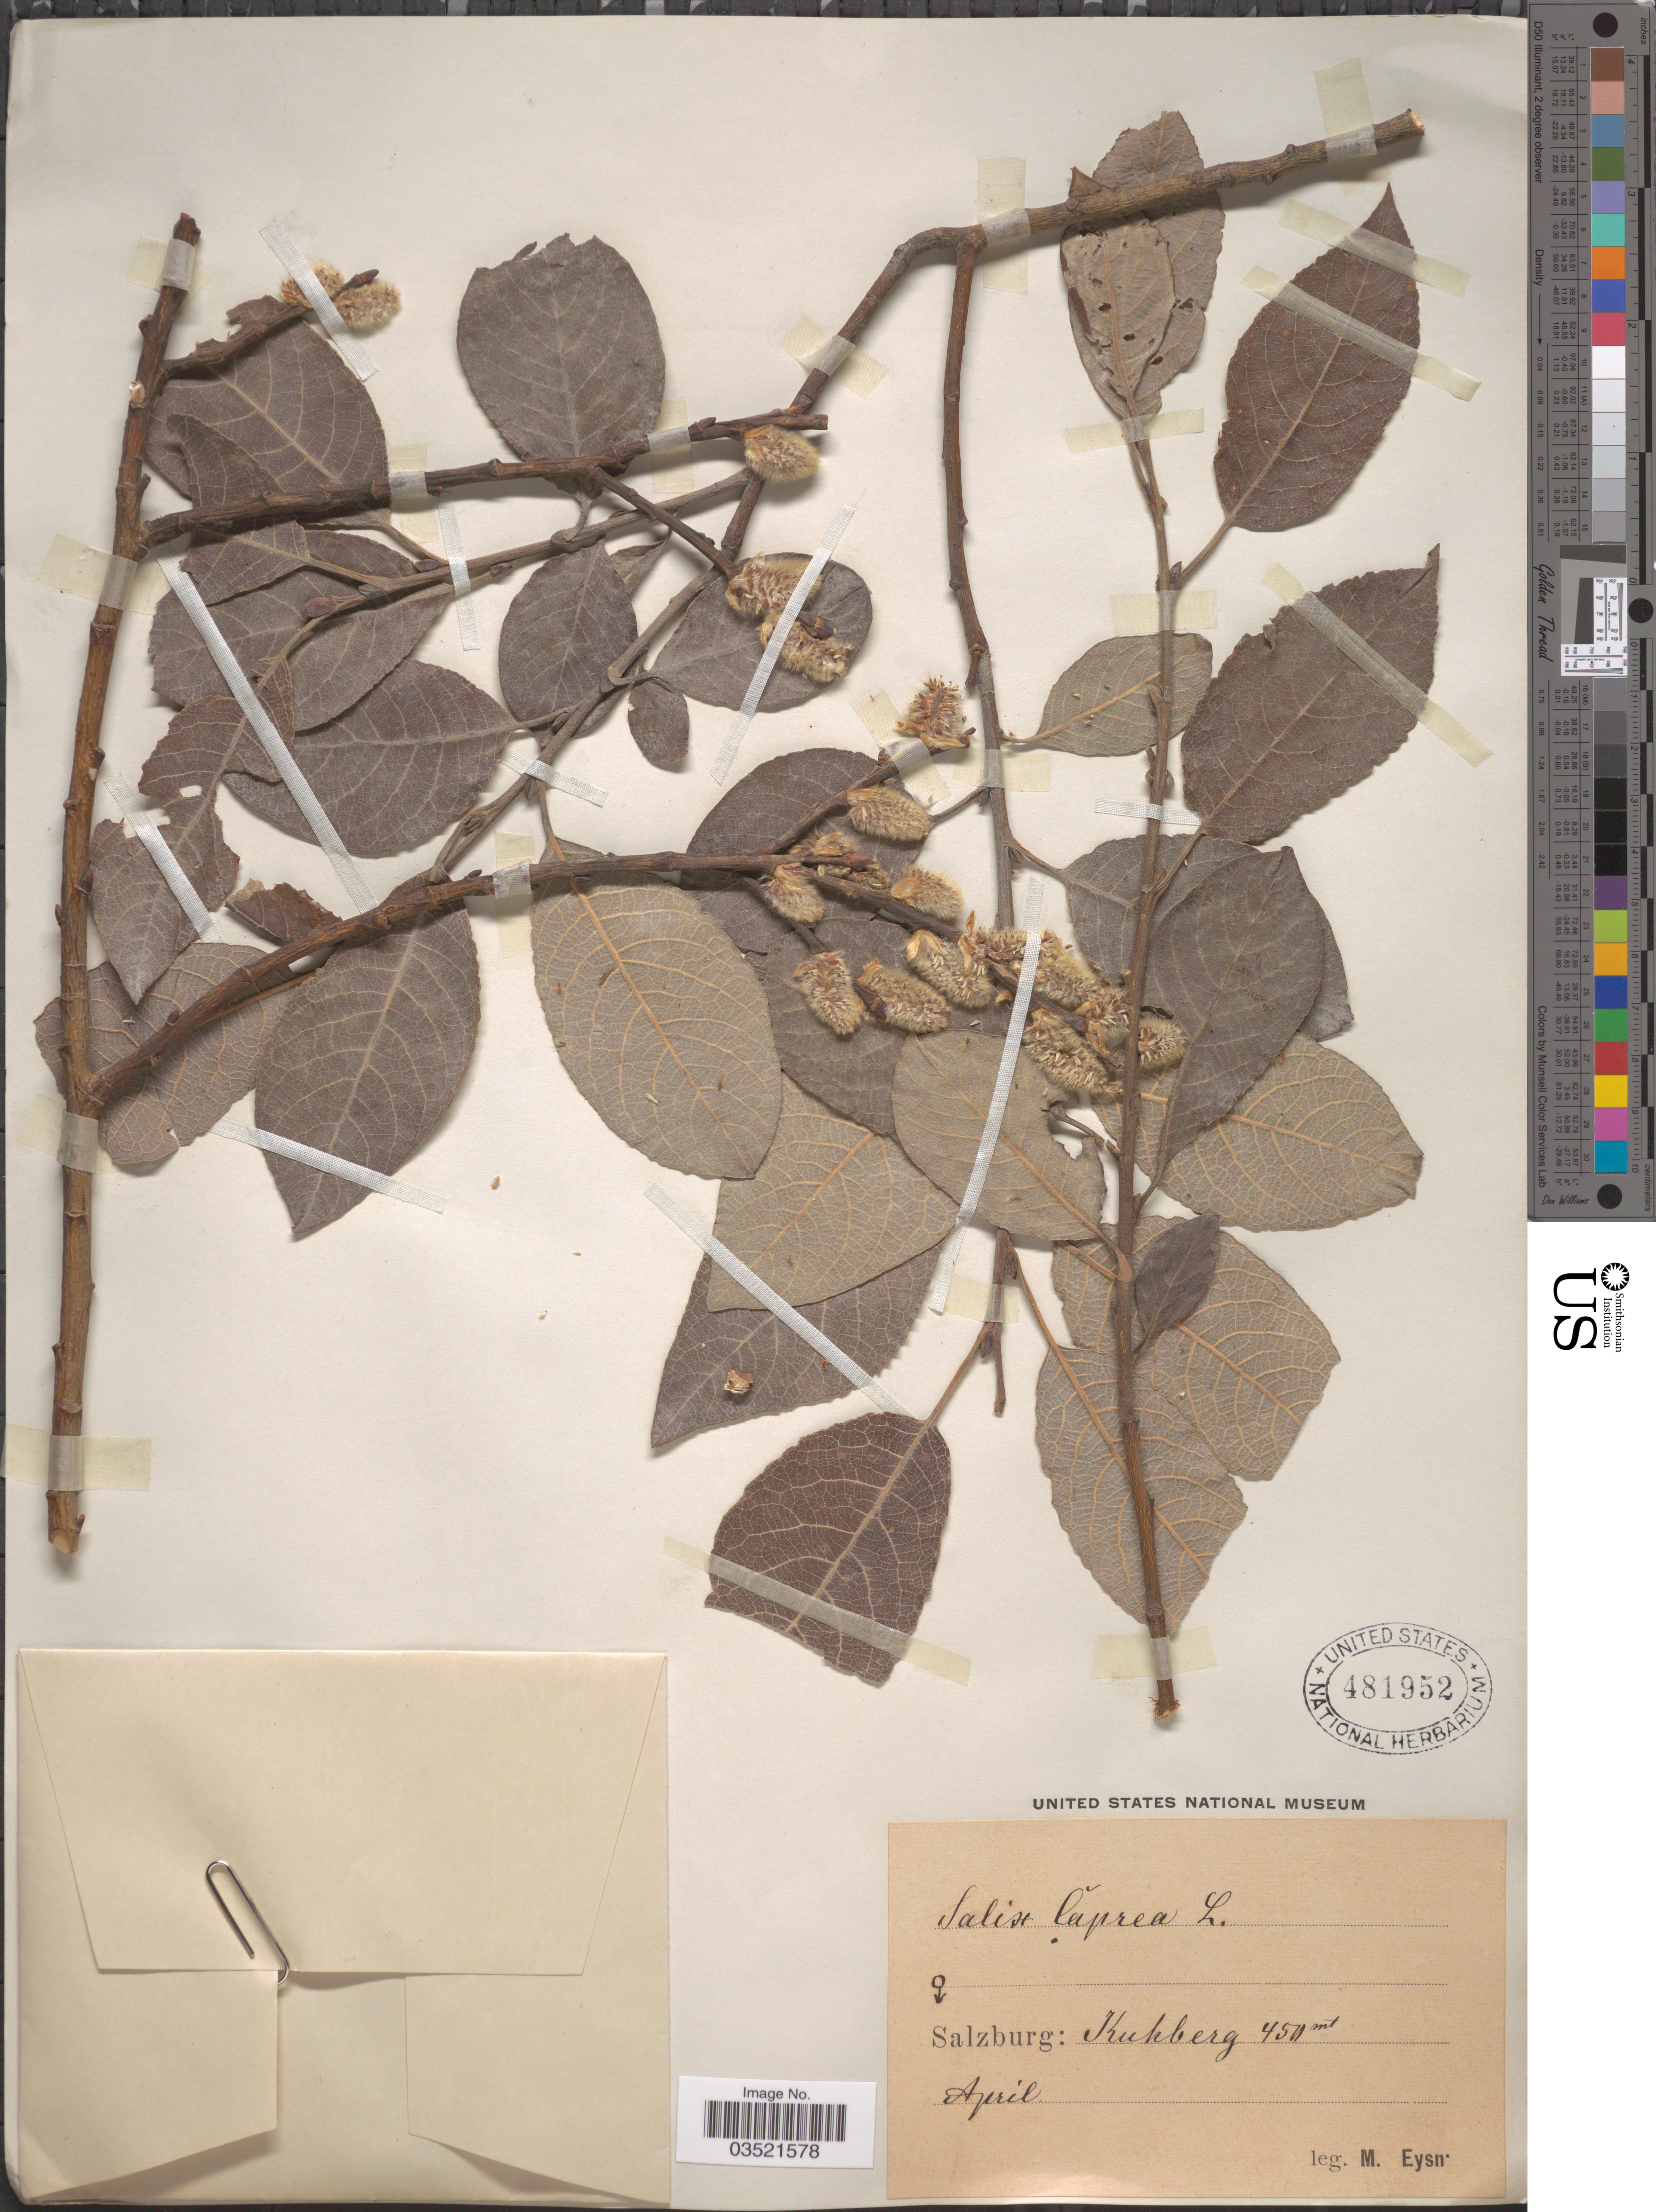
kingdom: Plantae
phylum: Tracheophyta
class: Magnoliopsida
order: Malpighiales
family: Salicaceae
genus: Salix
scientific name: Salix caprea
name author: L.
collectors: M. Eysn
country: Austria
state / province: Salzburg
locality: Kukberg.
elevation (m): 450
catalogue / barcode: US 481952